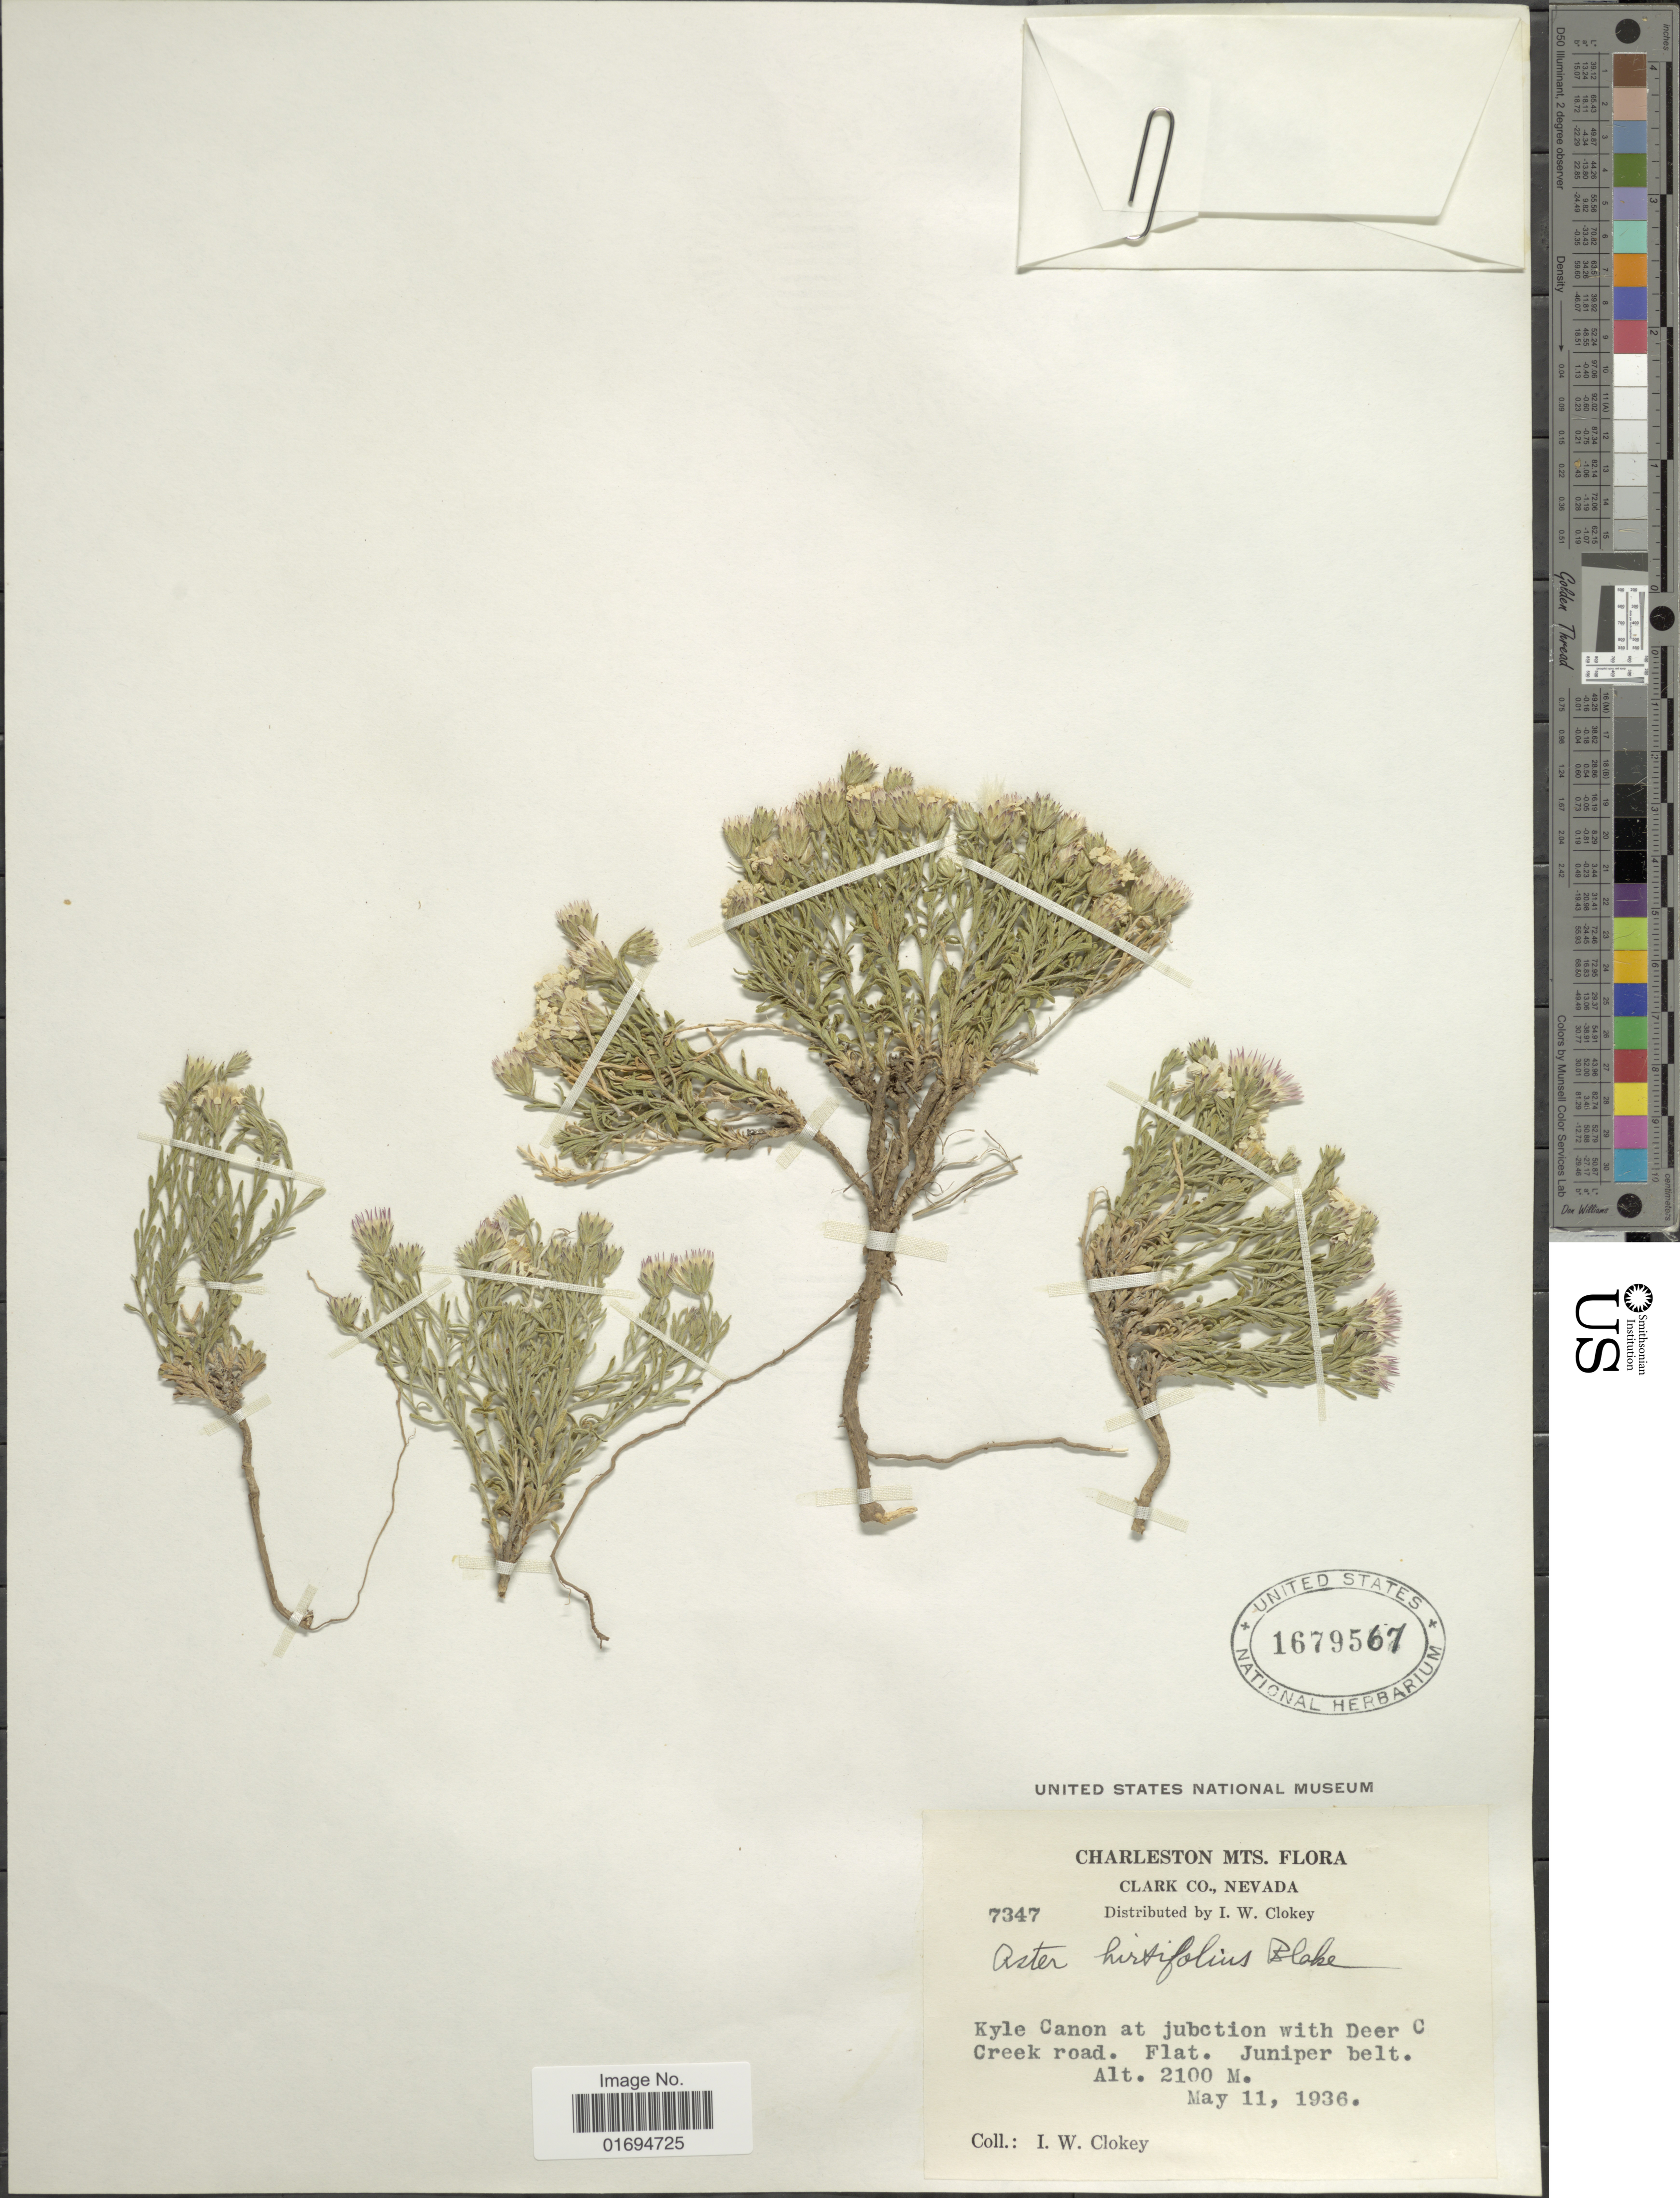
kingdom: Plantae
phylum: Tracheophyta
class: Magnoliopsida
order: Asterales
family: Asteraceae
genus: Chaetopappa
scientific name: Chaetopappa ericoides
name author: (Torr.) G.L. Nesom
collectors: I. W. Clokey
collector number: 7347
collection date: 1936-05-11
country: United States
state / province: Nevada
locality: Clark Co., Kyle Canon at junction with Deer Creek road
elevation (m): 2100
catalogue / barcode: US 1679567